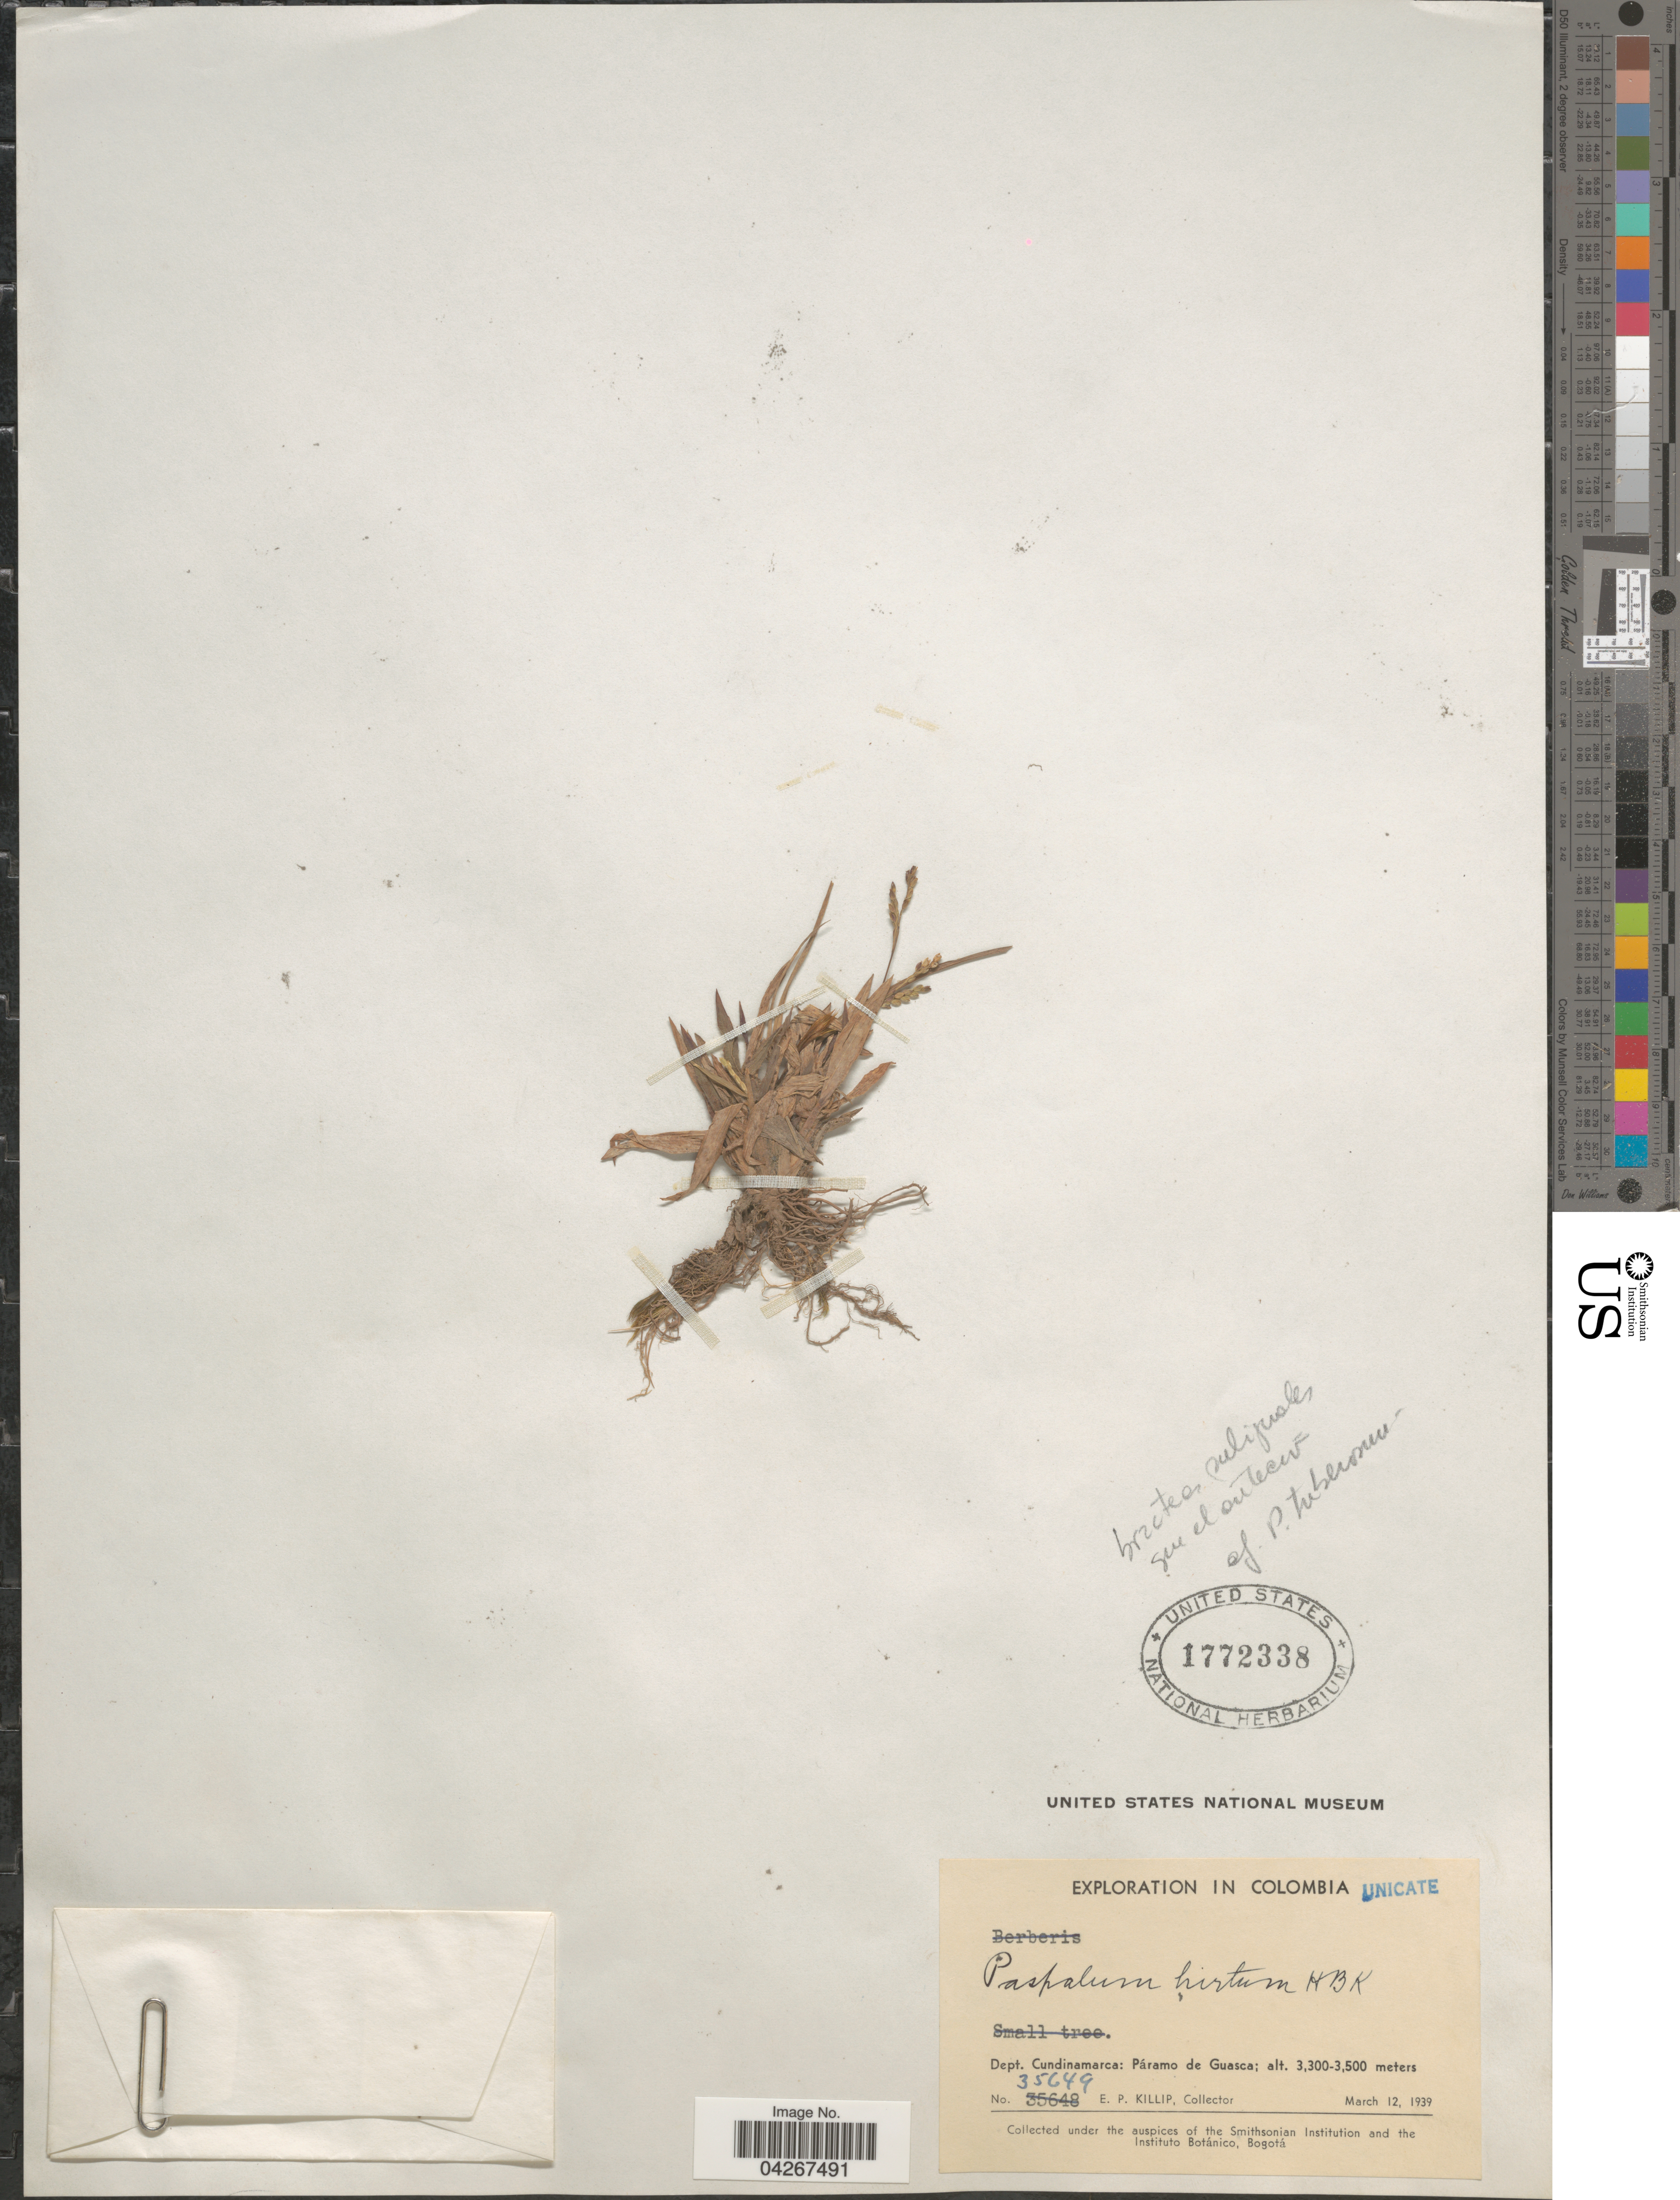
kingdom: Plantae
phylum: Tracheophyta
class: Liliopsida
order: Poales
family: Poaceae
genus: Paspalum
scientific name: Paspalum bonplandianum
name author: Flüggé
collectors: E. P. Killip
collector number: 35649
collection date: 1939-03-12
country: Colombia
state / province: Cundinamarca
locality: Exploration in Colombia. Dept. Cundinamarca: Páramo de Guasca.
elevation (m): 3300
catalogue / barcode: US 1772338